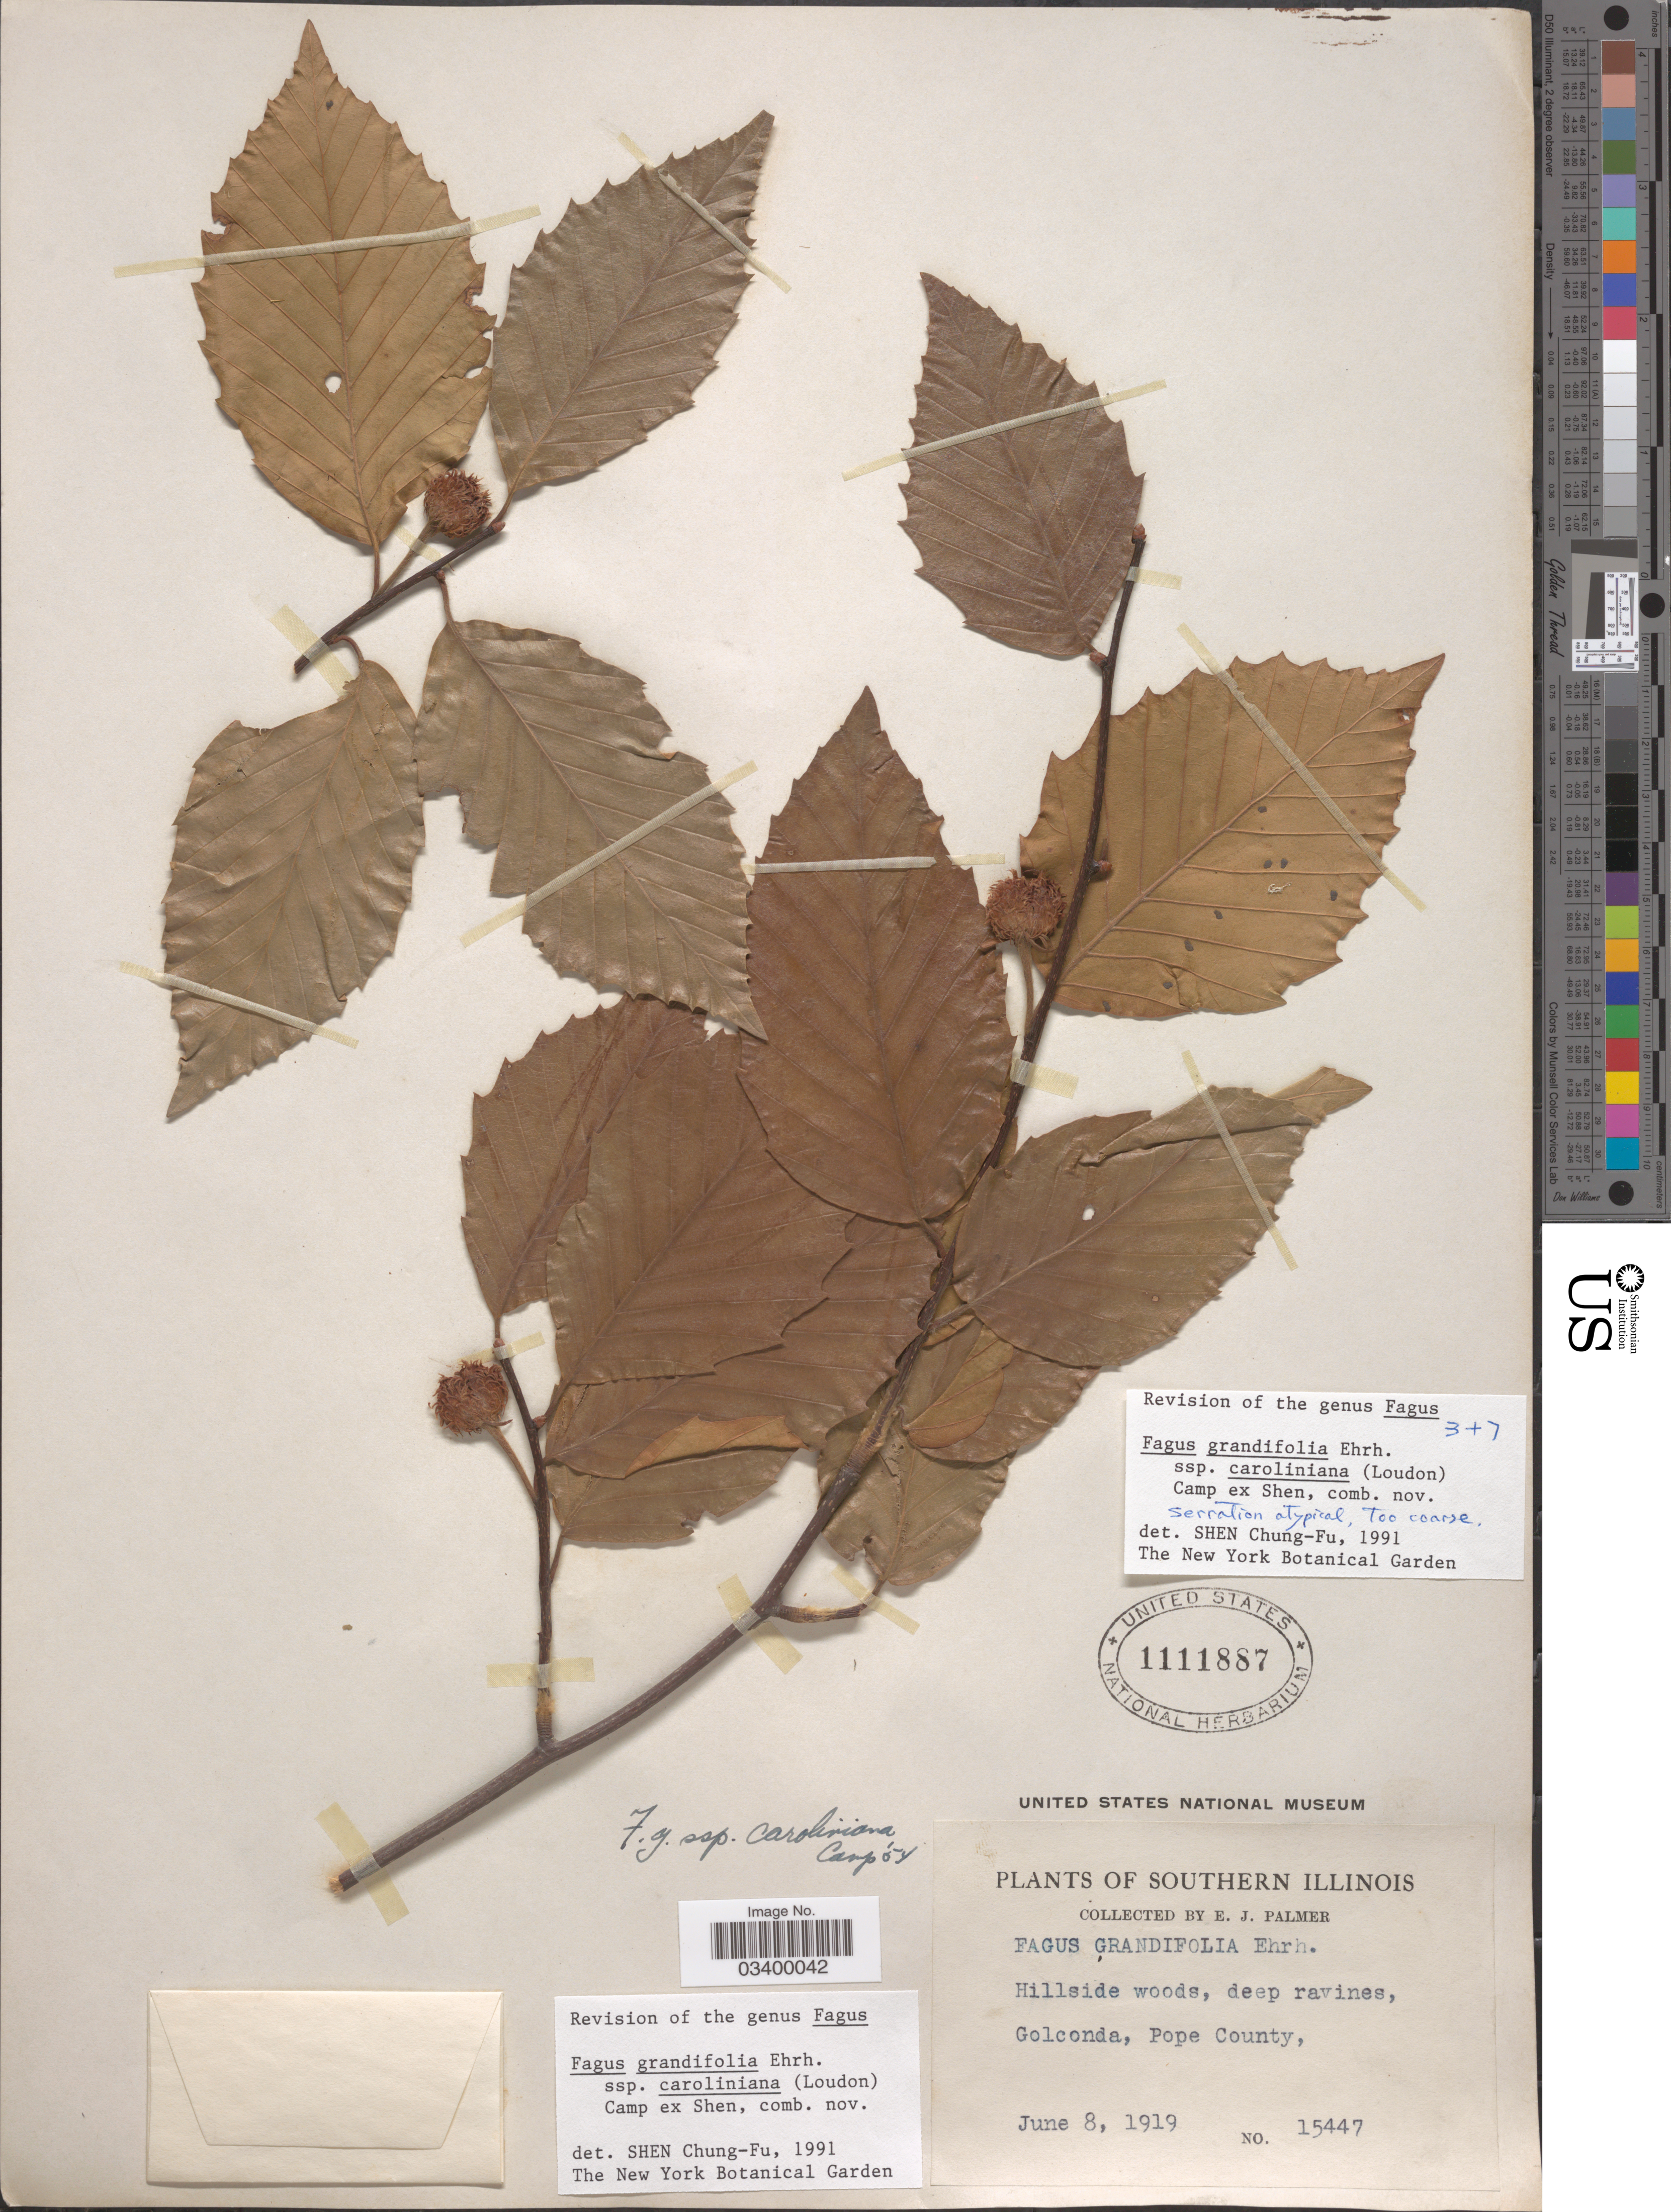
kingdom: Plantae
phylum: Tracheophyta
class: Magnoliopsida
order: Fagales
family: Fagaceae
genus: Fagus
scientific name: Fagus grandifolia subsp. caroliniana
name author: (Loudon) Fernald & Rehder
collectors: E. J. Palmer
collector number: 15447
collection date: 1919-06-08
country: United States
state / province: Illinois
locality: Southern Illinois. Golconda, Pope County.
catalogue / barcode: US 1111887